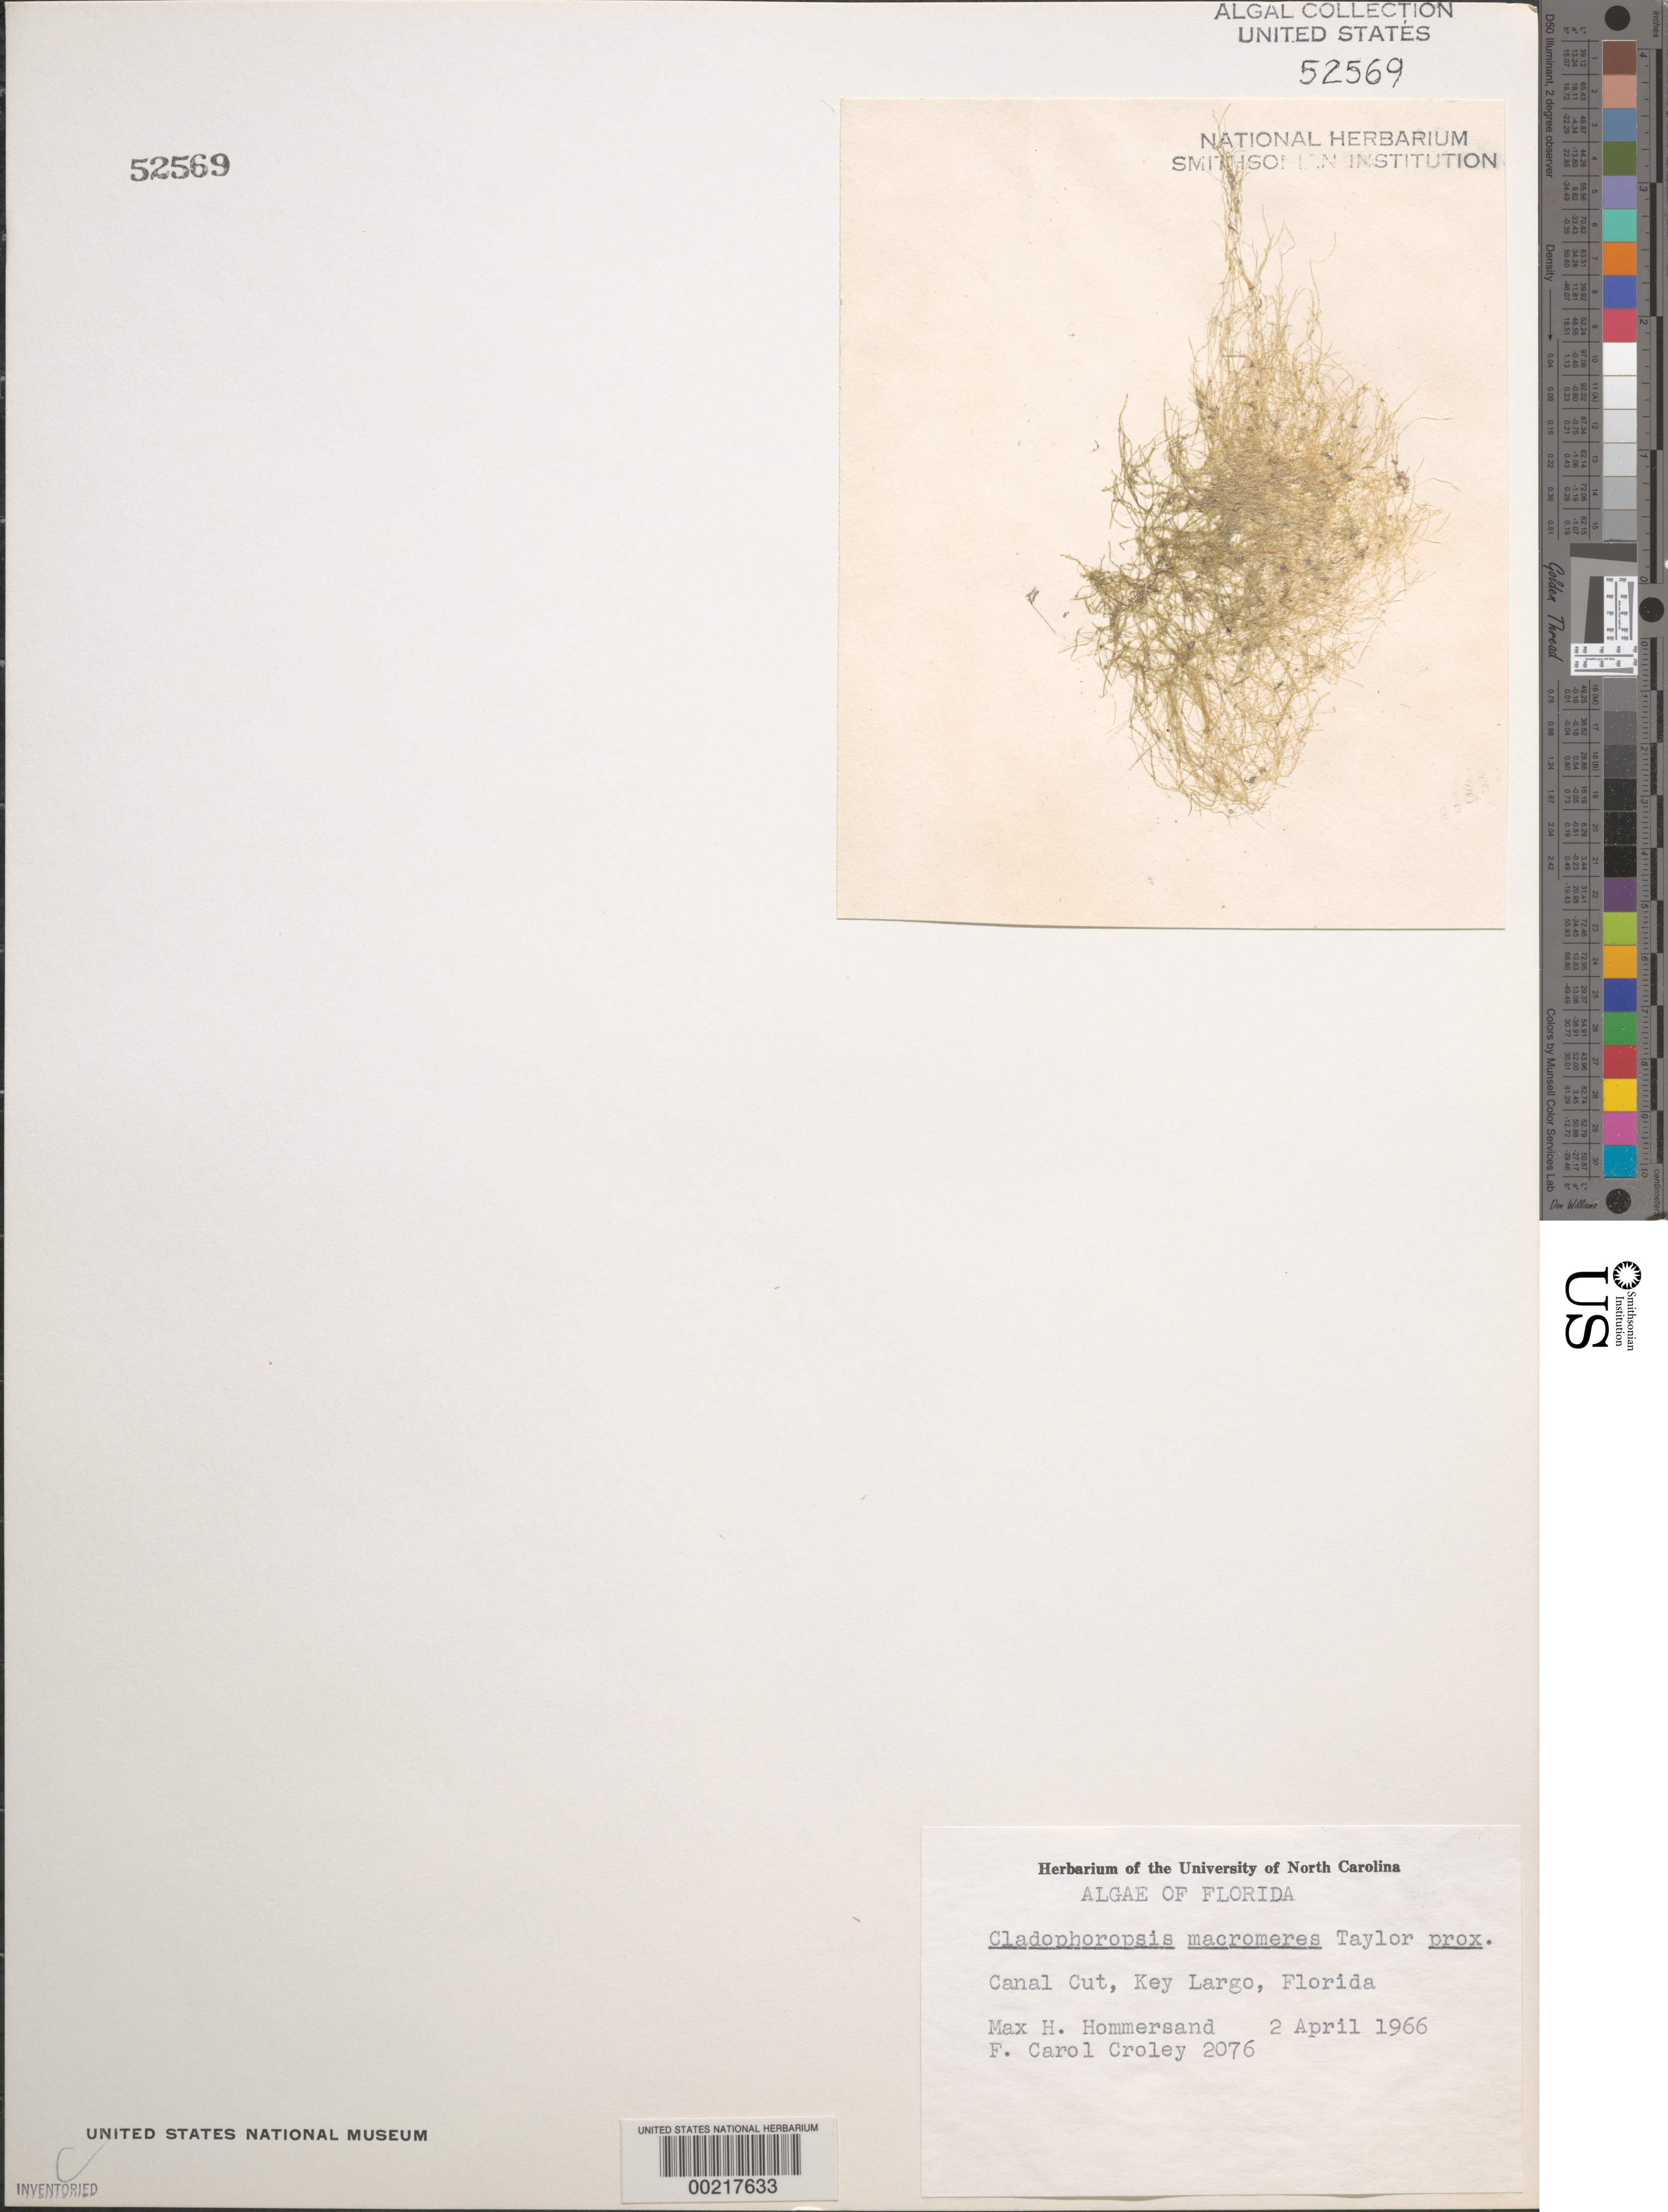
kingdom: Plantae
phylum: Chlorophyta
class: Ulvophyceae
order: Siphonocladales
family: Boodleaceae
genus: Cladophoropsis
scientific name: Cladophoropsis macromeres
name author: W.R. Taylor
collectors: M. H. Hommersand & F. C. Croley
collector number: FCC 2076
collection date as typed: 02 Apr 1966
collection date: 1966-04-02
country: United States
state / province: Florida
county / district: Monroe County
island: Key Largo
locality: Canal Cut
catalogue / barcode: US 52569